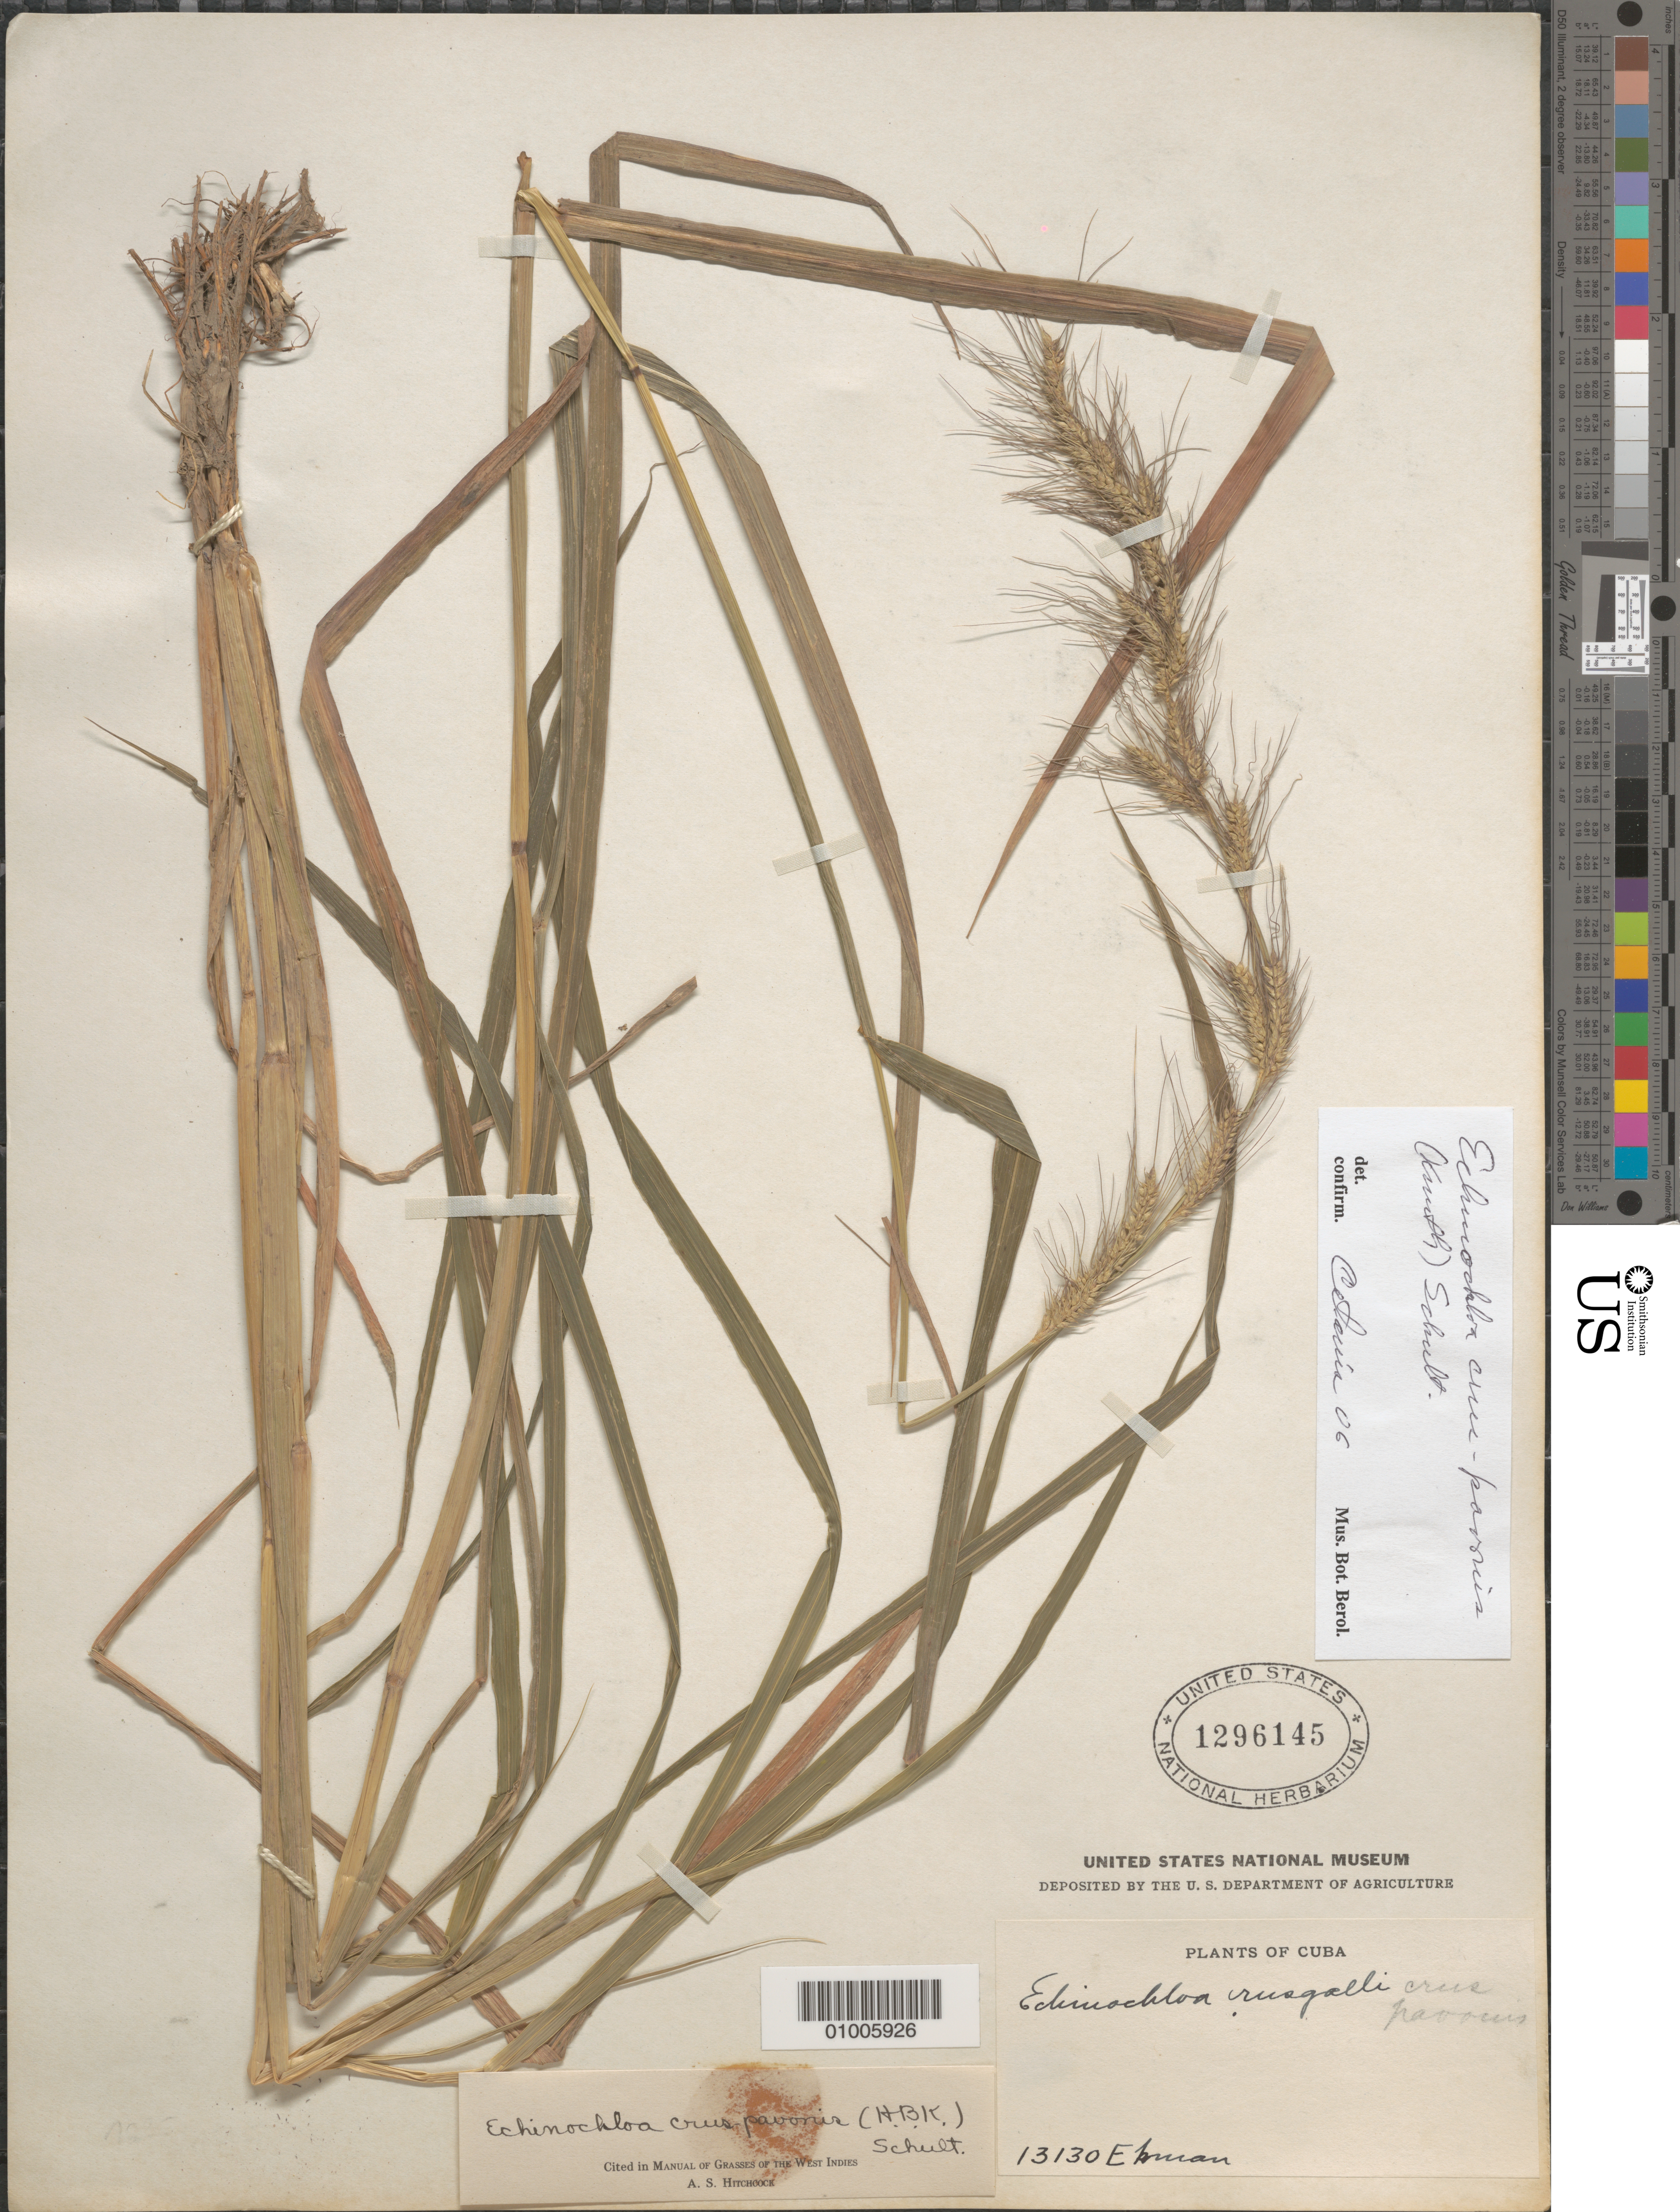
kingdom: Plantae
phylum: Tracheophyta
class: Liliopsida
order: Poales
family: Poaceae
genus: Echinochloa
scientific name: Echinochloa crus-pavonis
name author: (Kunth) Schult.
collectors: E. L. Ekman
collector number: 13130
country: Cuba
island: Cuba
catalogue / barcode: US 1296145